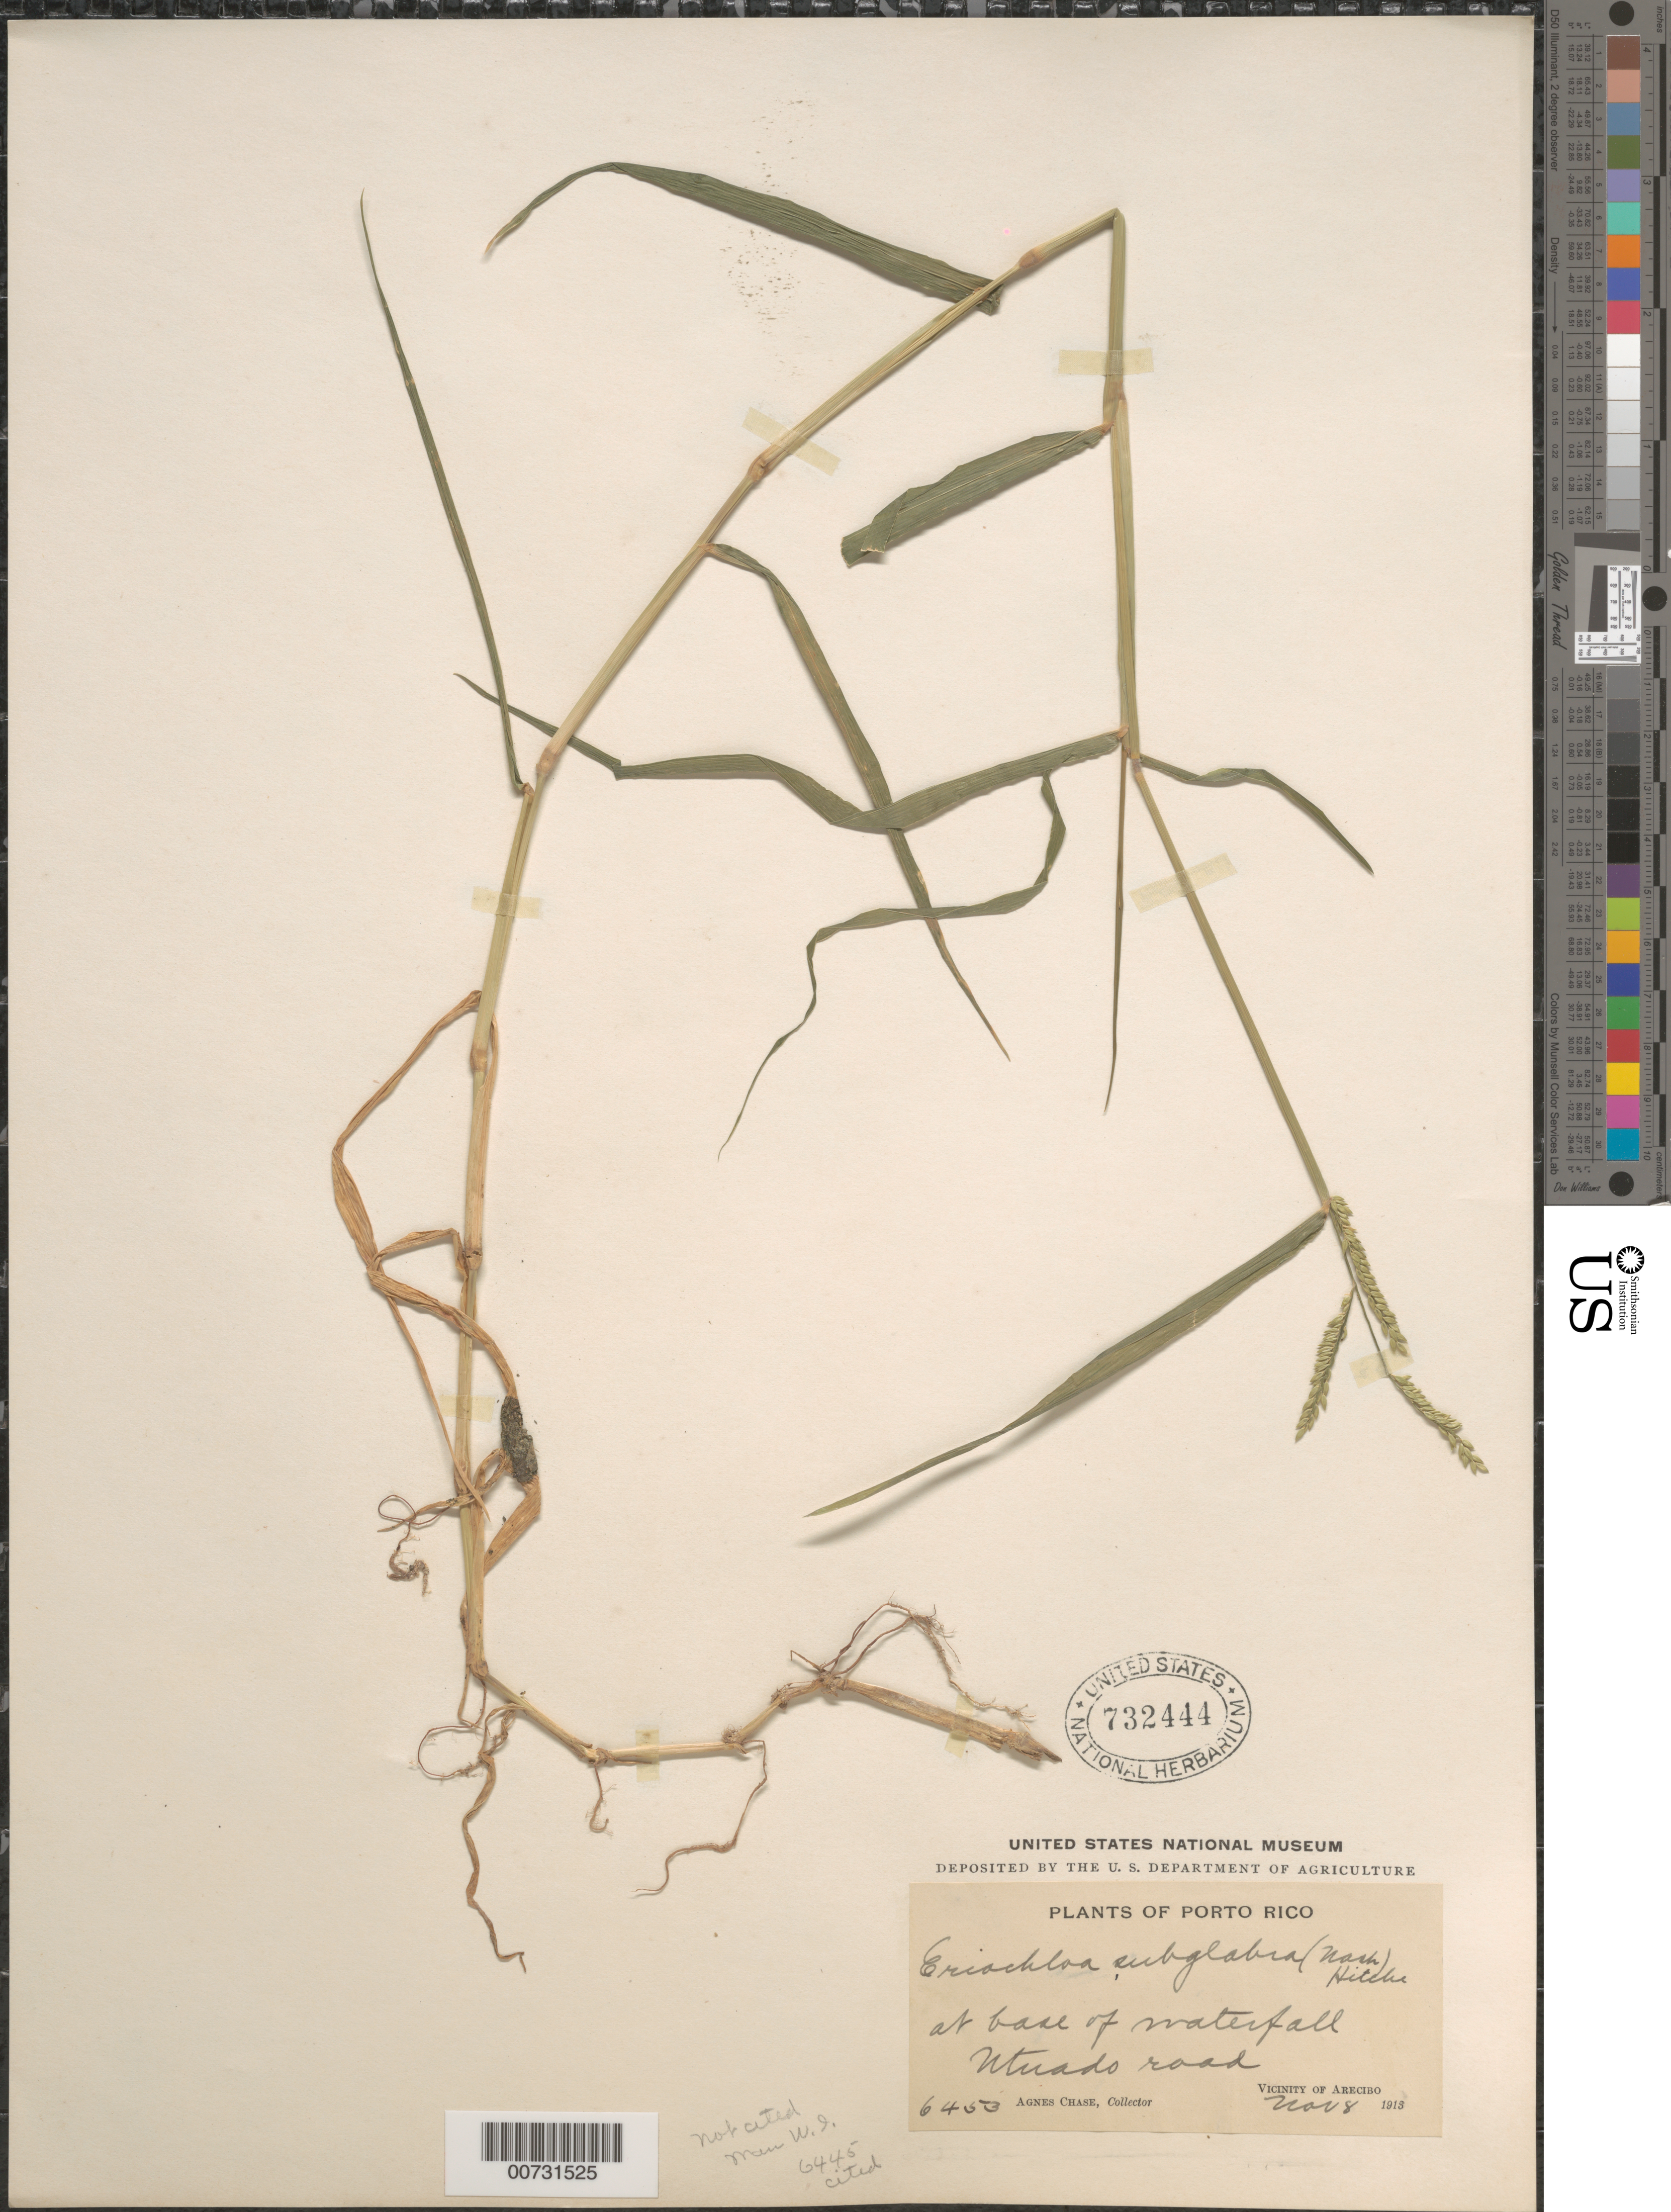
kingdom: Plantae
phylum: Tracheophyta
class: Liliopsida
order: Poales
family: Poaceae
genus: Eriochloa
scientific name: Eriochloa polystachya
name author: Kunth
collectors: A. Chase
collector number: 6453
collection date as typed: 08 Nov 1913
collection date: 1913-11-08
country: Puerto Rico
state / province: Arecibo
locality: Utuado Road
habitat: At base of waterfall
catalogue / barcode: US 732444